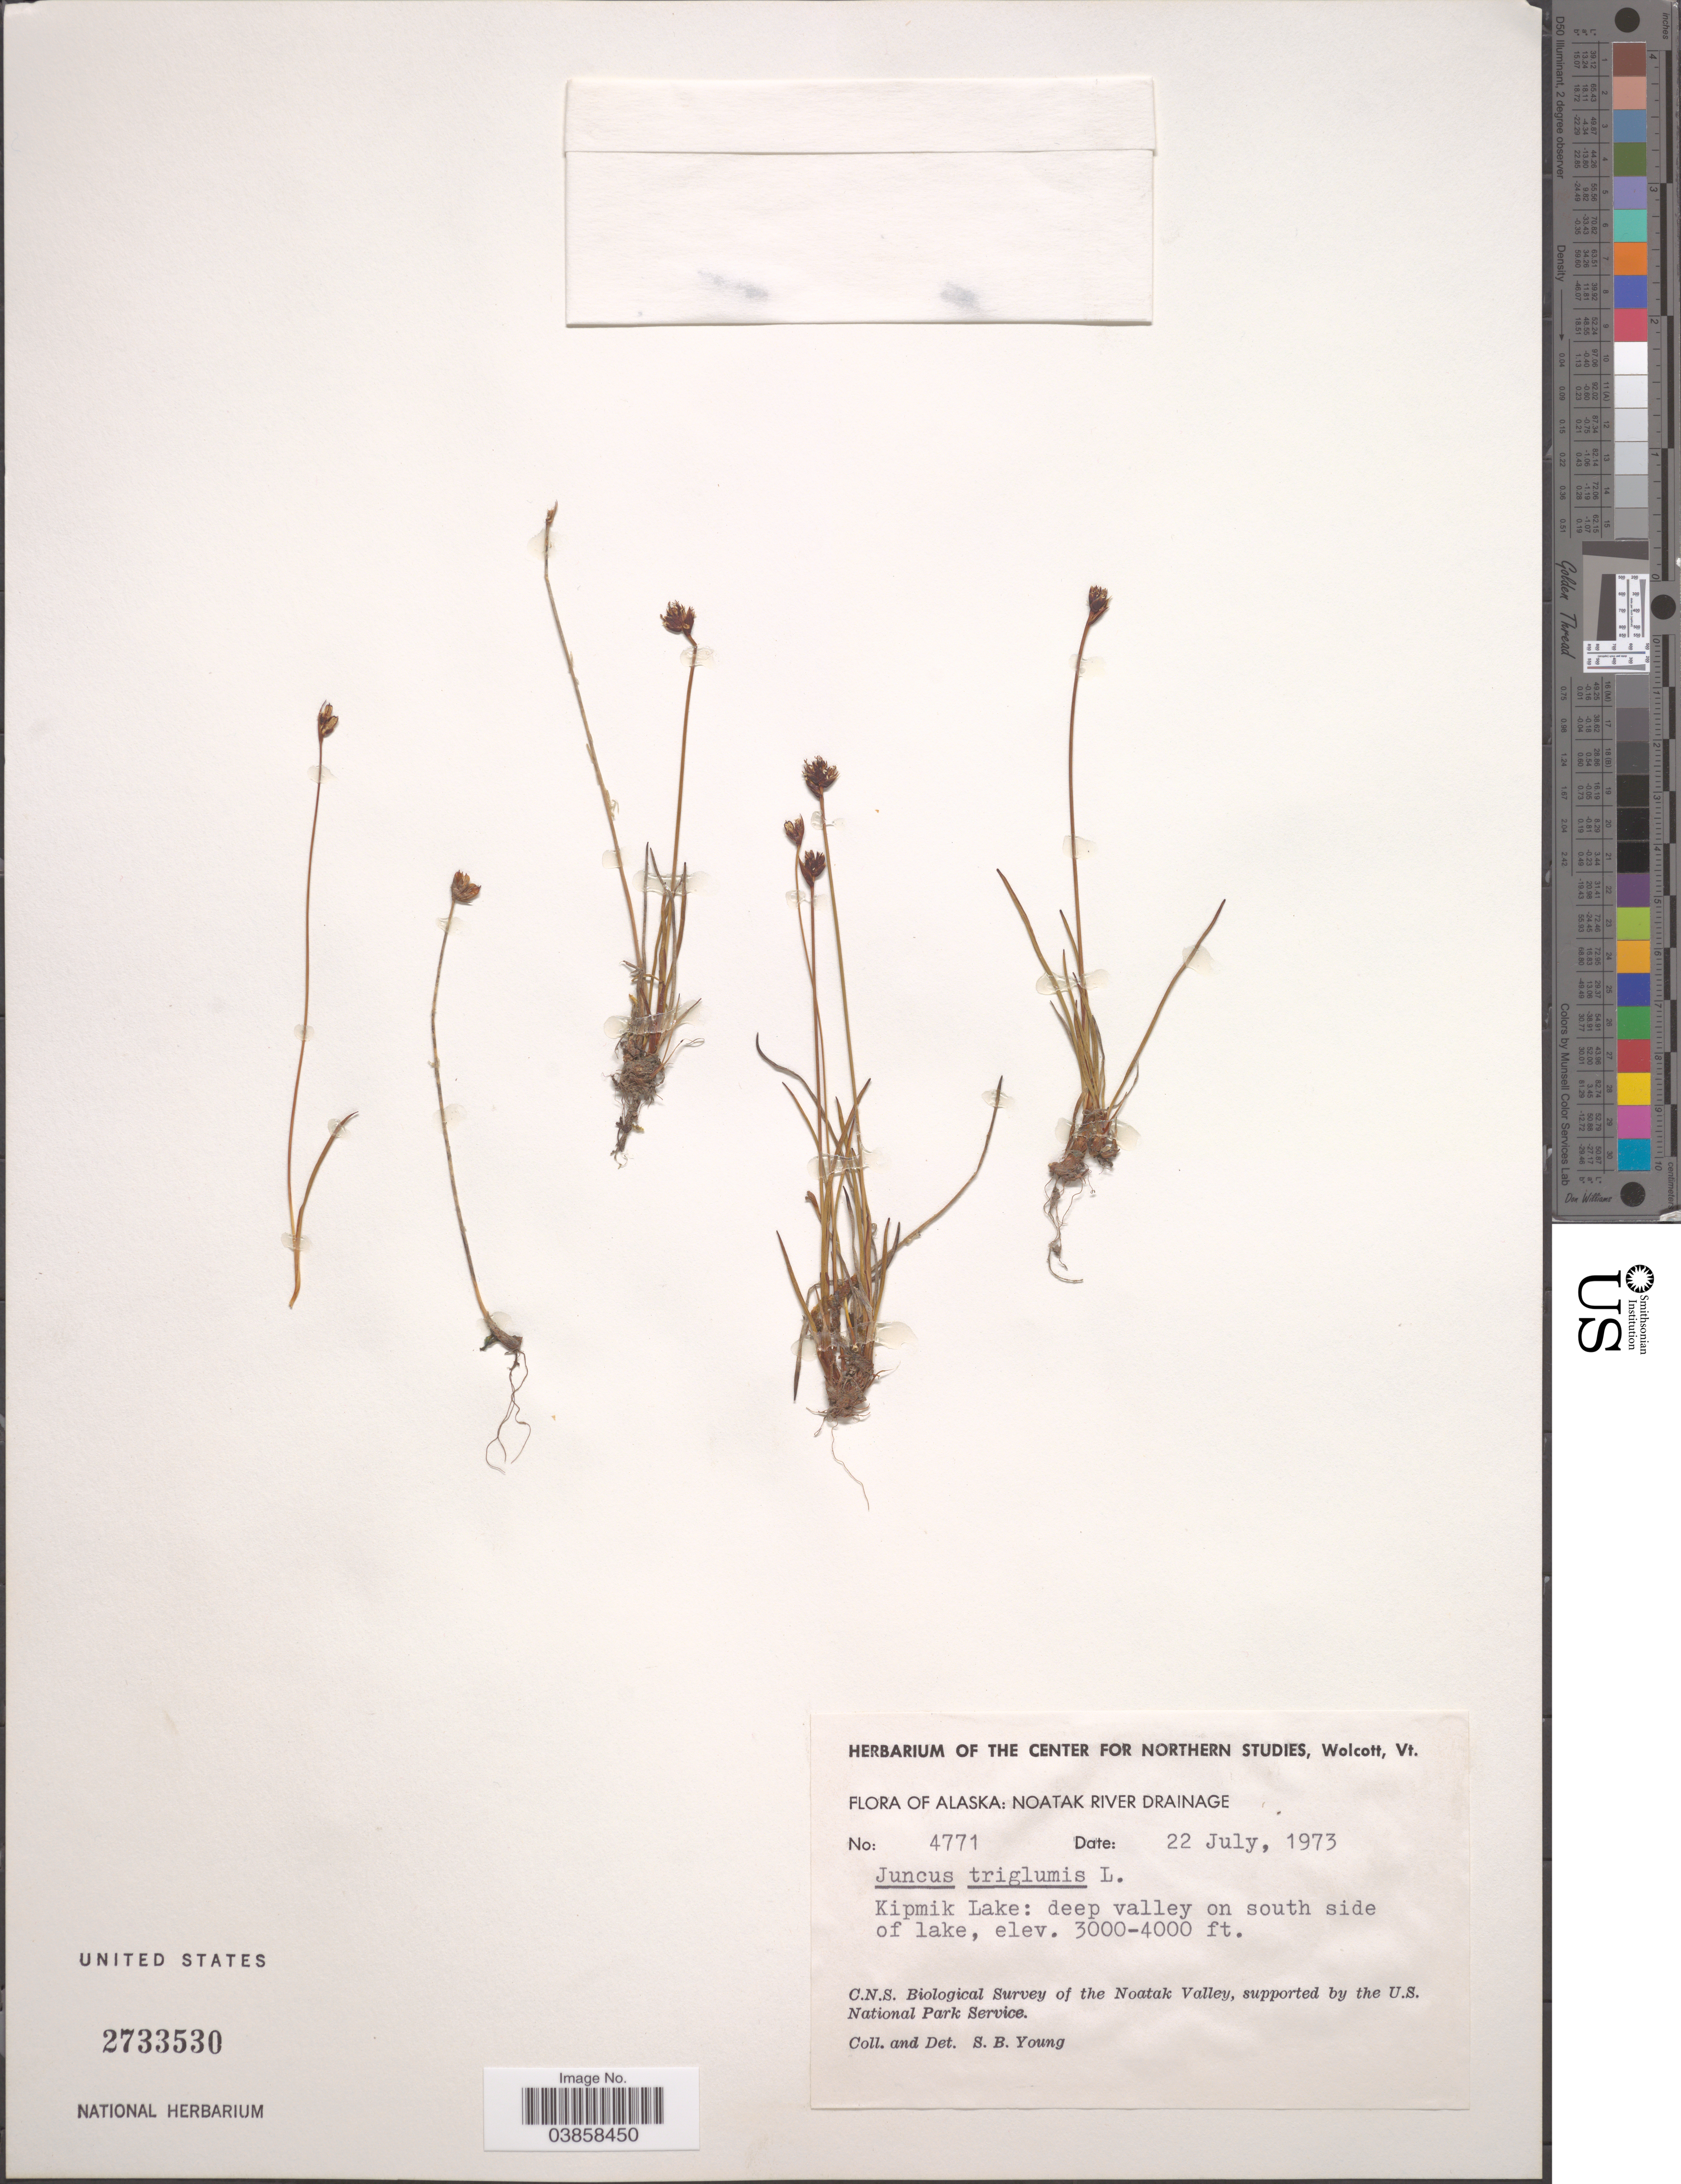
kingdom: Plantae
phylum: Tracheophyta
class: Liliopsida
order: Poales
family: Juncaceae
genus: Juncus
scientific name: Juncus triglumis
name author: L.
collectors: S. Young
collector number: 4771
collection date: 1973-07-22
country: United States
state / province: Alaska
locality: Noatak River Drainage. Kipmik Lake: deep valley on south side of lake. The Noatak Valley.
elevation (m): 914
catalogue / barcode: US 2733530